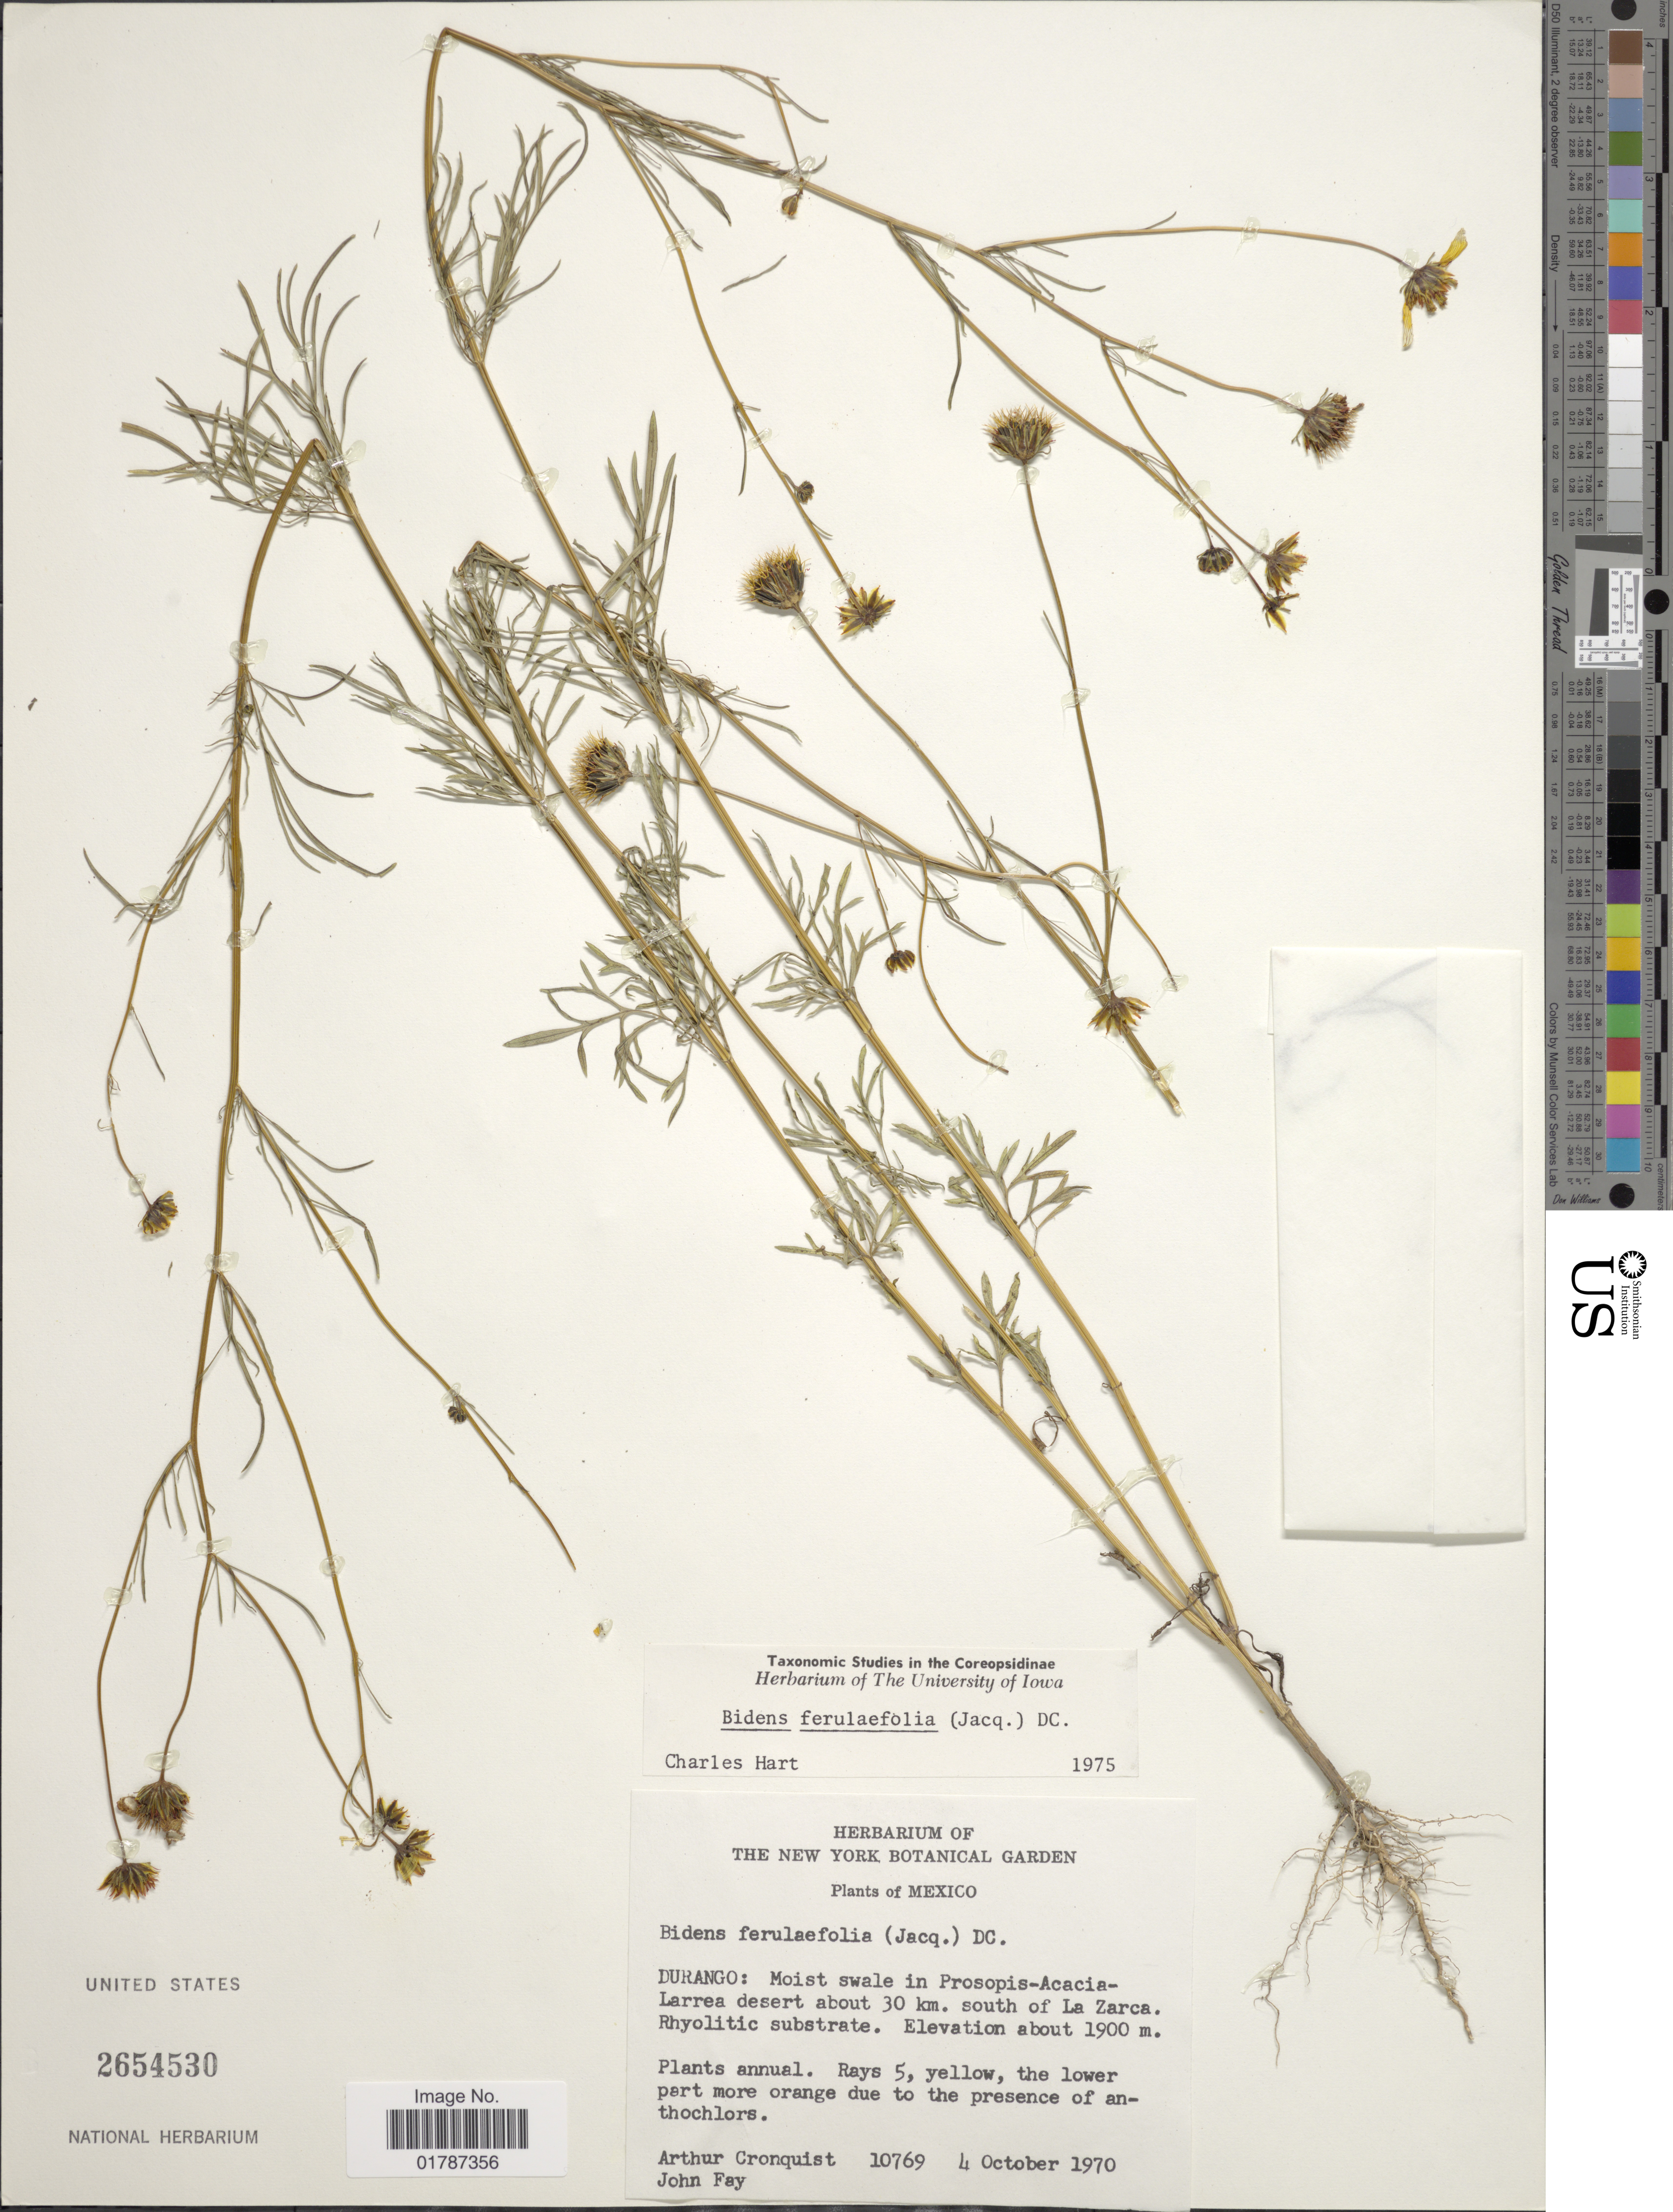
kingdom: Plantae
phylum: Tracheophyta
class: Magnoliopsida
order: Asterales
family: Asteraceae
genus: Bidens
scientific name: Bidens ferulaefolia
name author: (Jacq.) DC.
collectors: A. J. Cronquist & J. M. Fay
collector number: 10769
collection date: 1970-10-04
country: Mexico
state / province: Durango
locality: Durango: Moist swale in Prosopis-Acacia-Larrea desert about 30km. south of La Zarca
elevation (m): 1900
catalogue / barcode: US 2654530